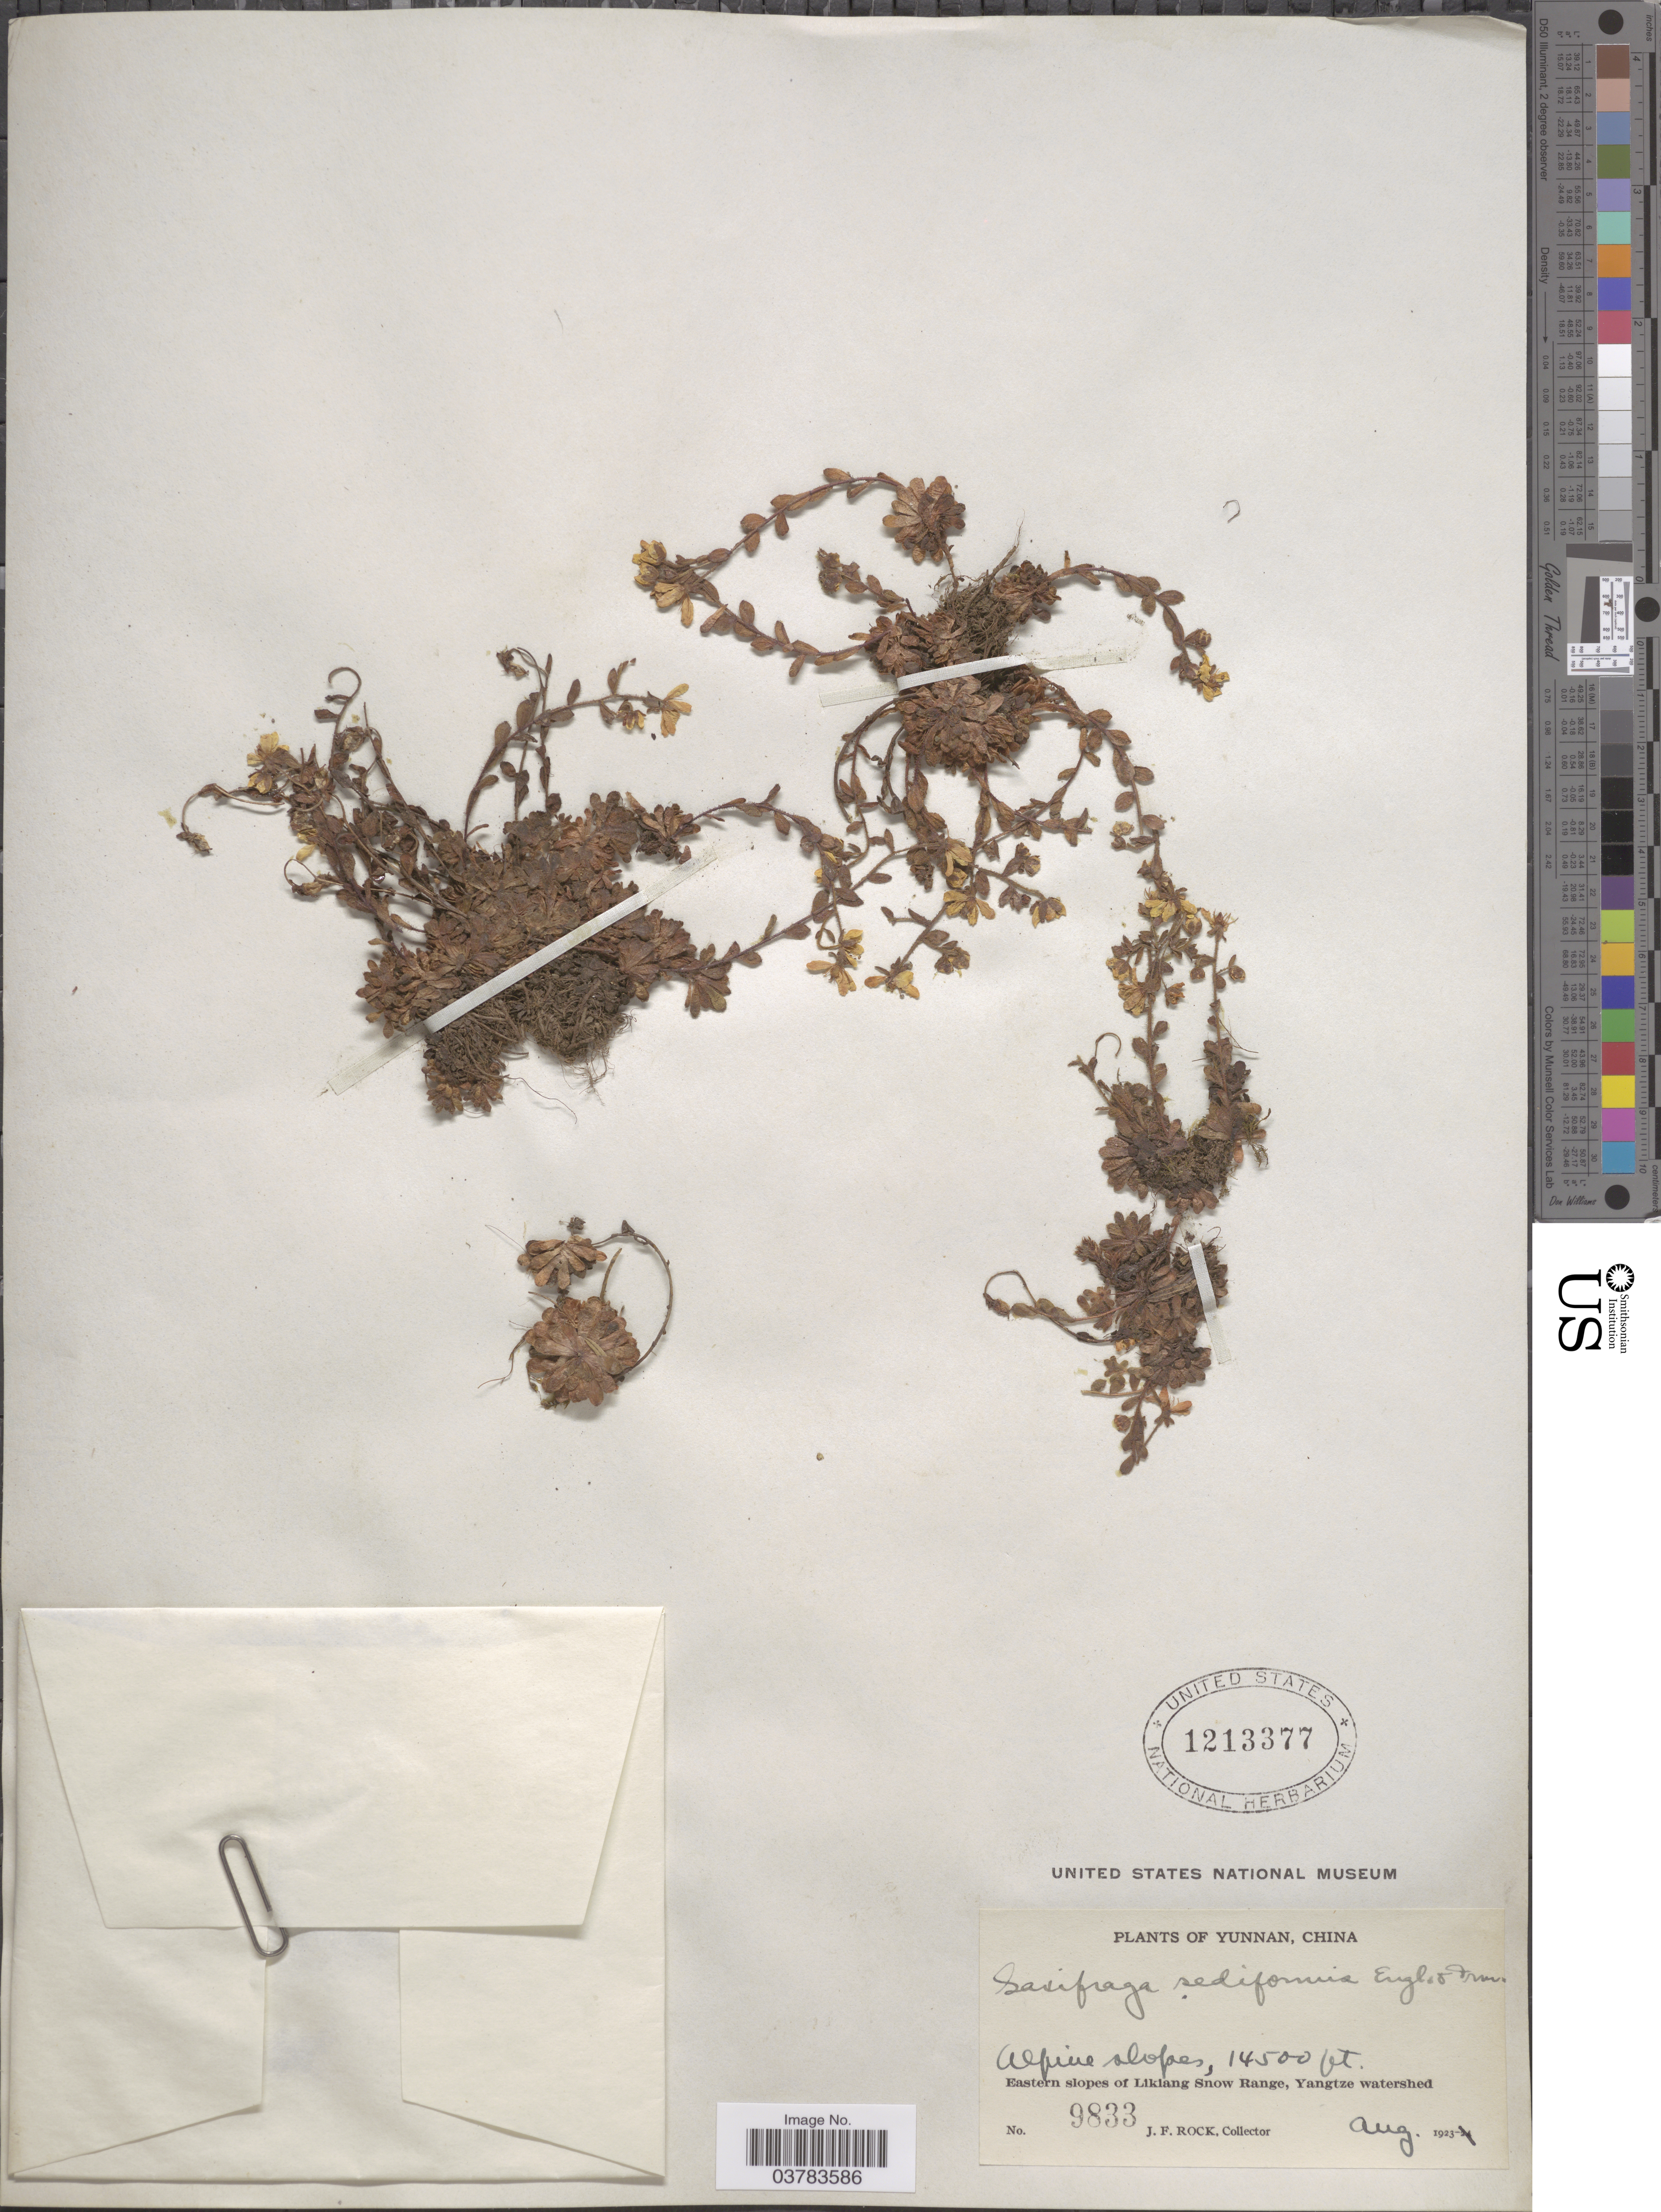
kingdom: Plantae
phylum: Tracheophyta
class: Magnoliopsida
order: Saxifragales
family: Saxifragaceae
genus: Saxifraga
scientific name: Saxifraga sediformis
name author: Engl. & Irmsch.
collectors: J. Rock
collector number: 9833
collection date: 1923-08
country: China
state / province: Yunnan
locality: Alpine slopes. Eastern slopes of Likiang Snow Range, Yangtze watershed.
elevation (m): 4420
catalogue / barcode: US 1213377